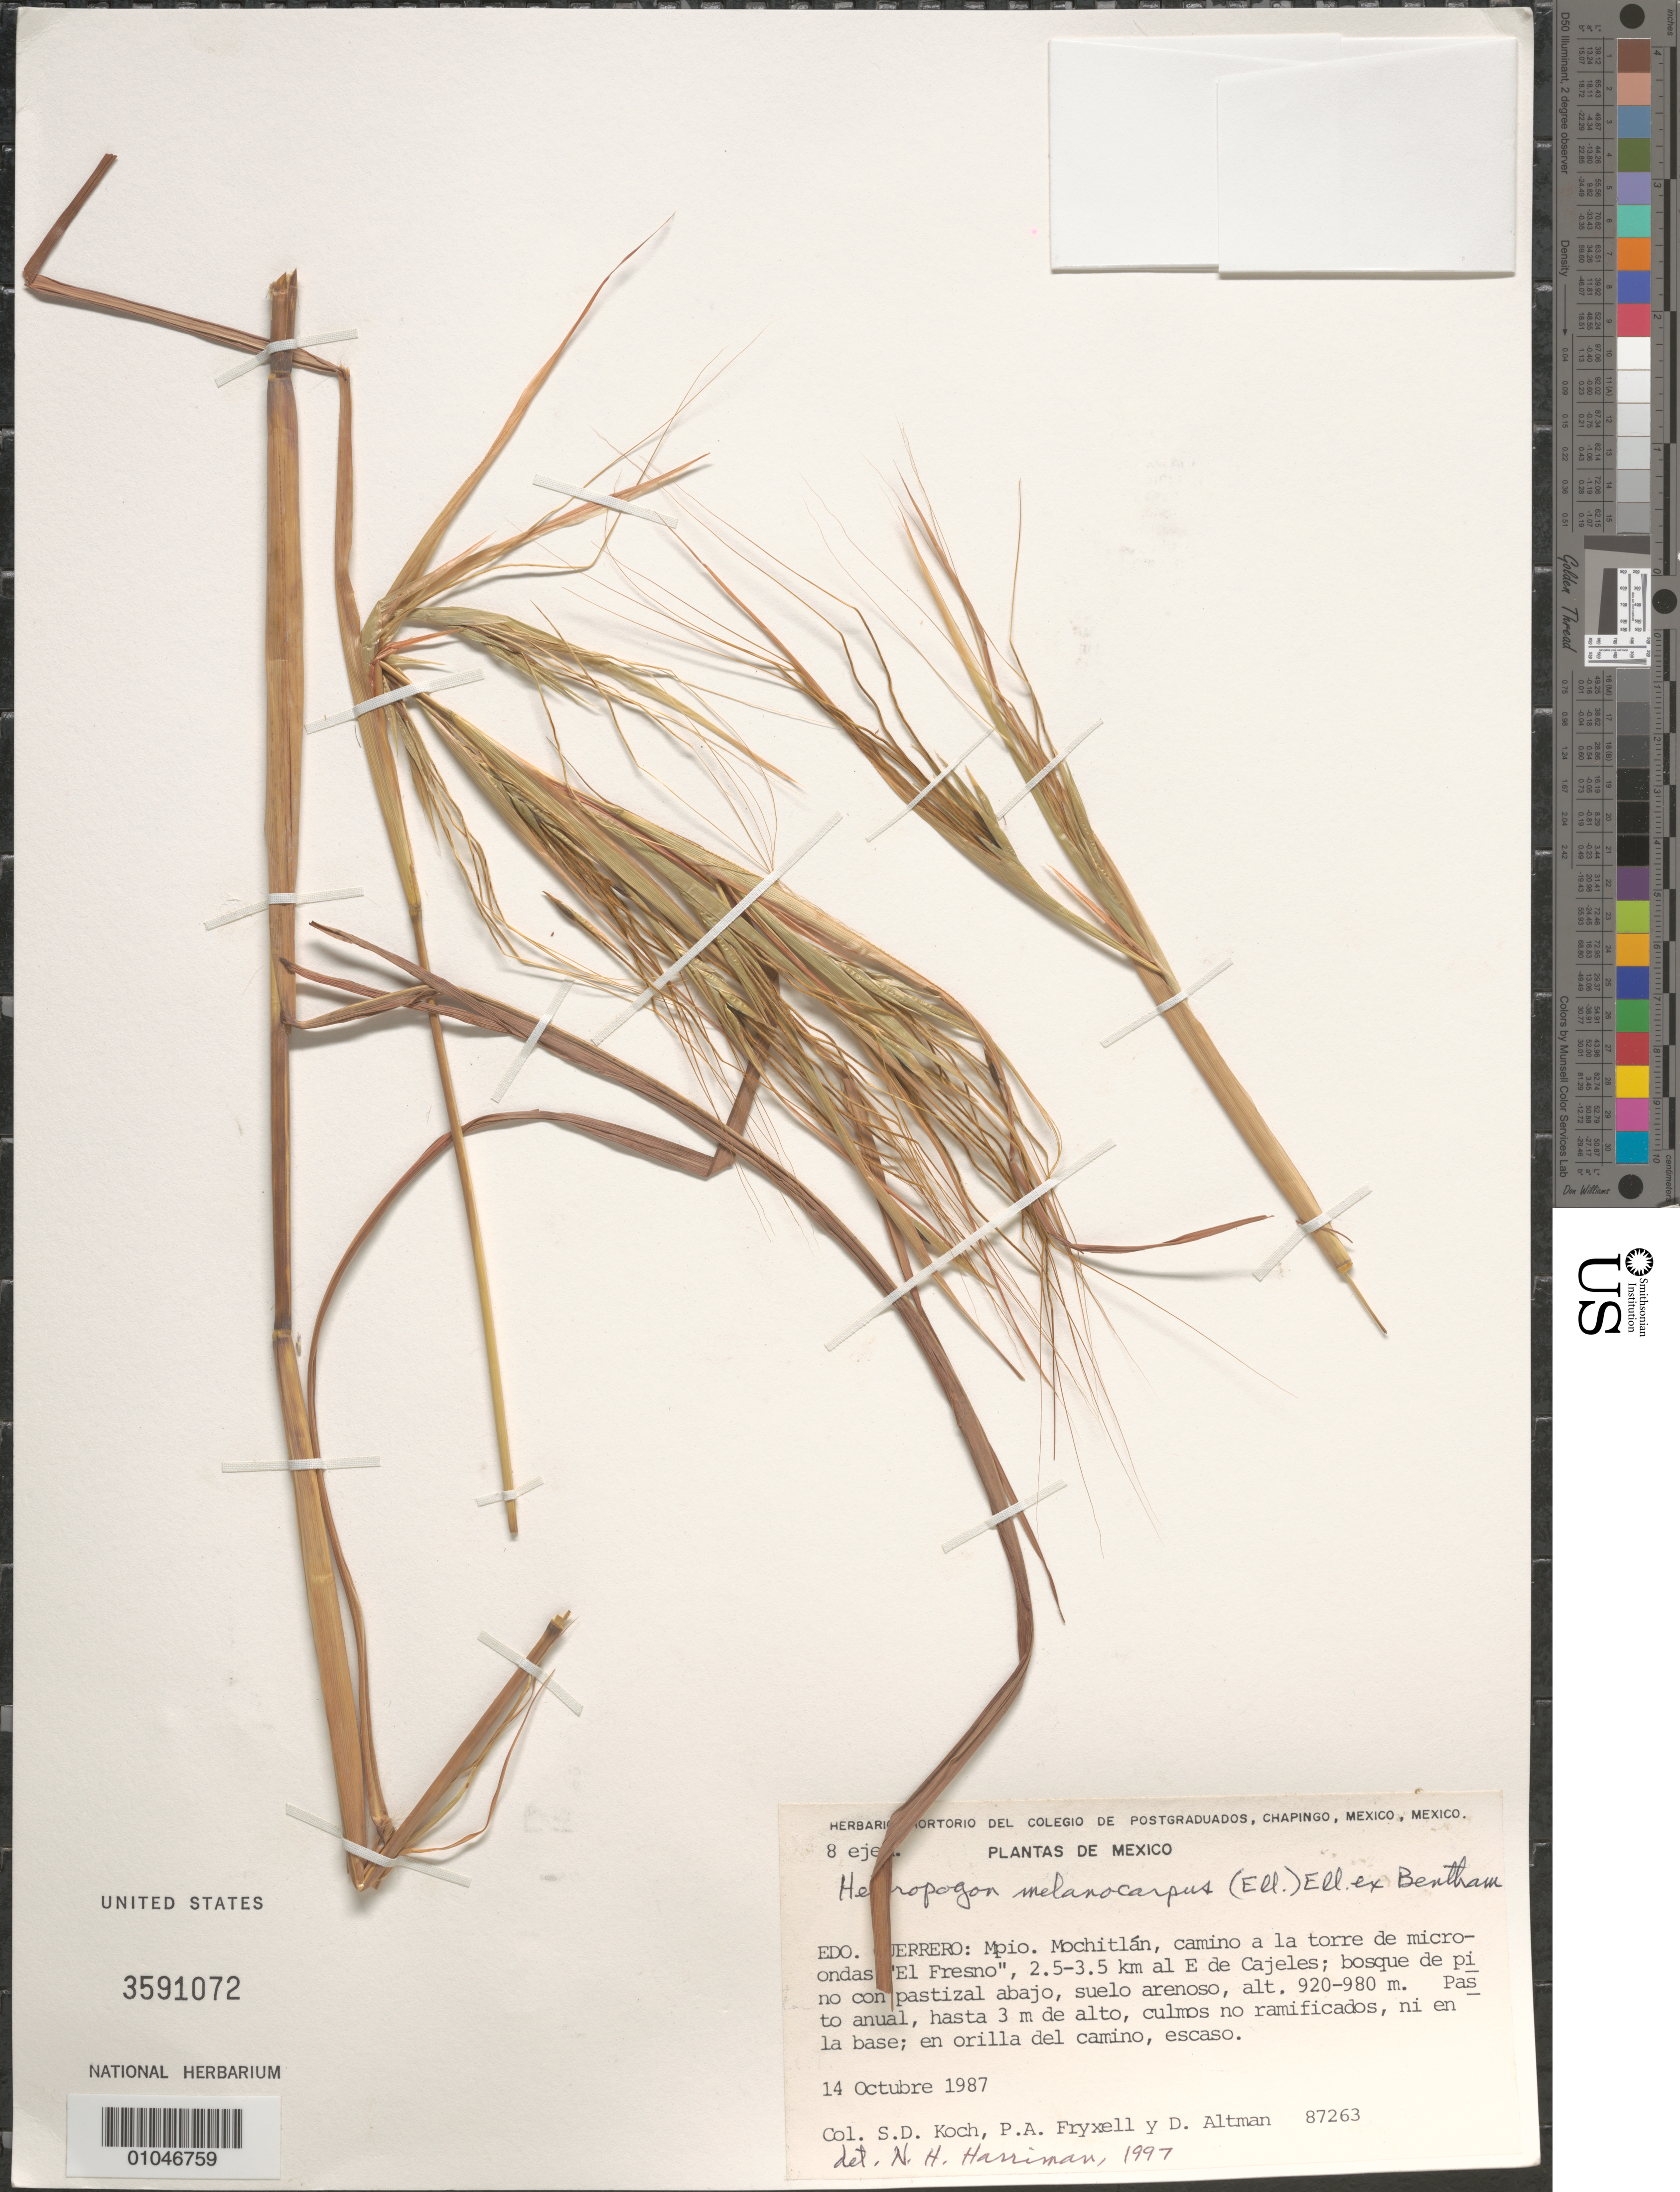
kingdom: Plantae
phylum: Tracheophyta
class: Liliopsida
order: Poales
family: Poaceae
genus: Heteropogon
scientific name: Heteropogon melanocarpus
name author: (Elliott) Benth.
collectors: S. D. Koch, P. A. Fryxell & D. Altman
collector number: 87263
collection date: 1987-10-14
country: Mexico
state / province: Guerrero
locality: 2.5-3.5 km al E de Cajeles, camino a la torre de microcondas "El Fresno", Mpio. Mochitlan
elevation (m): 920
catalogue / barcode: US 3591072